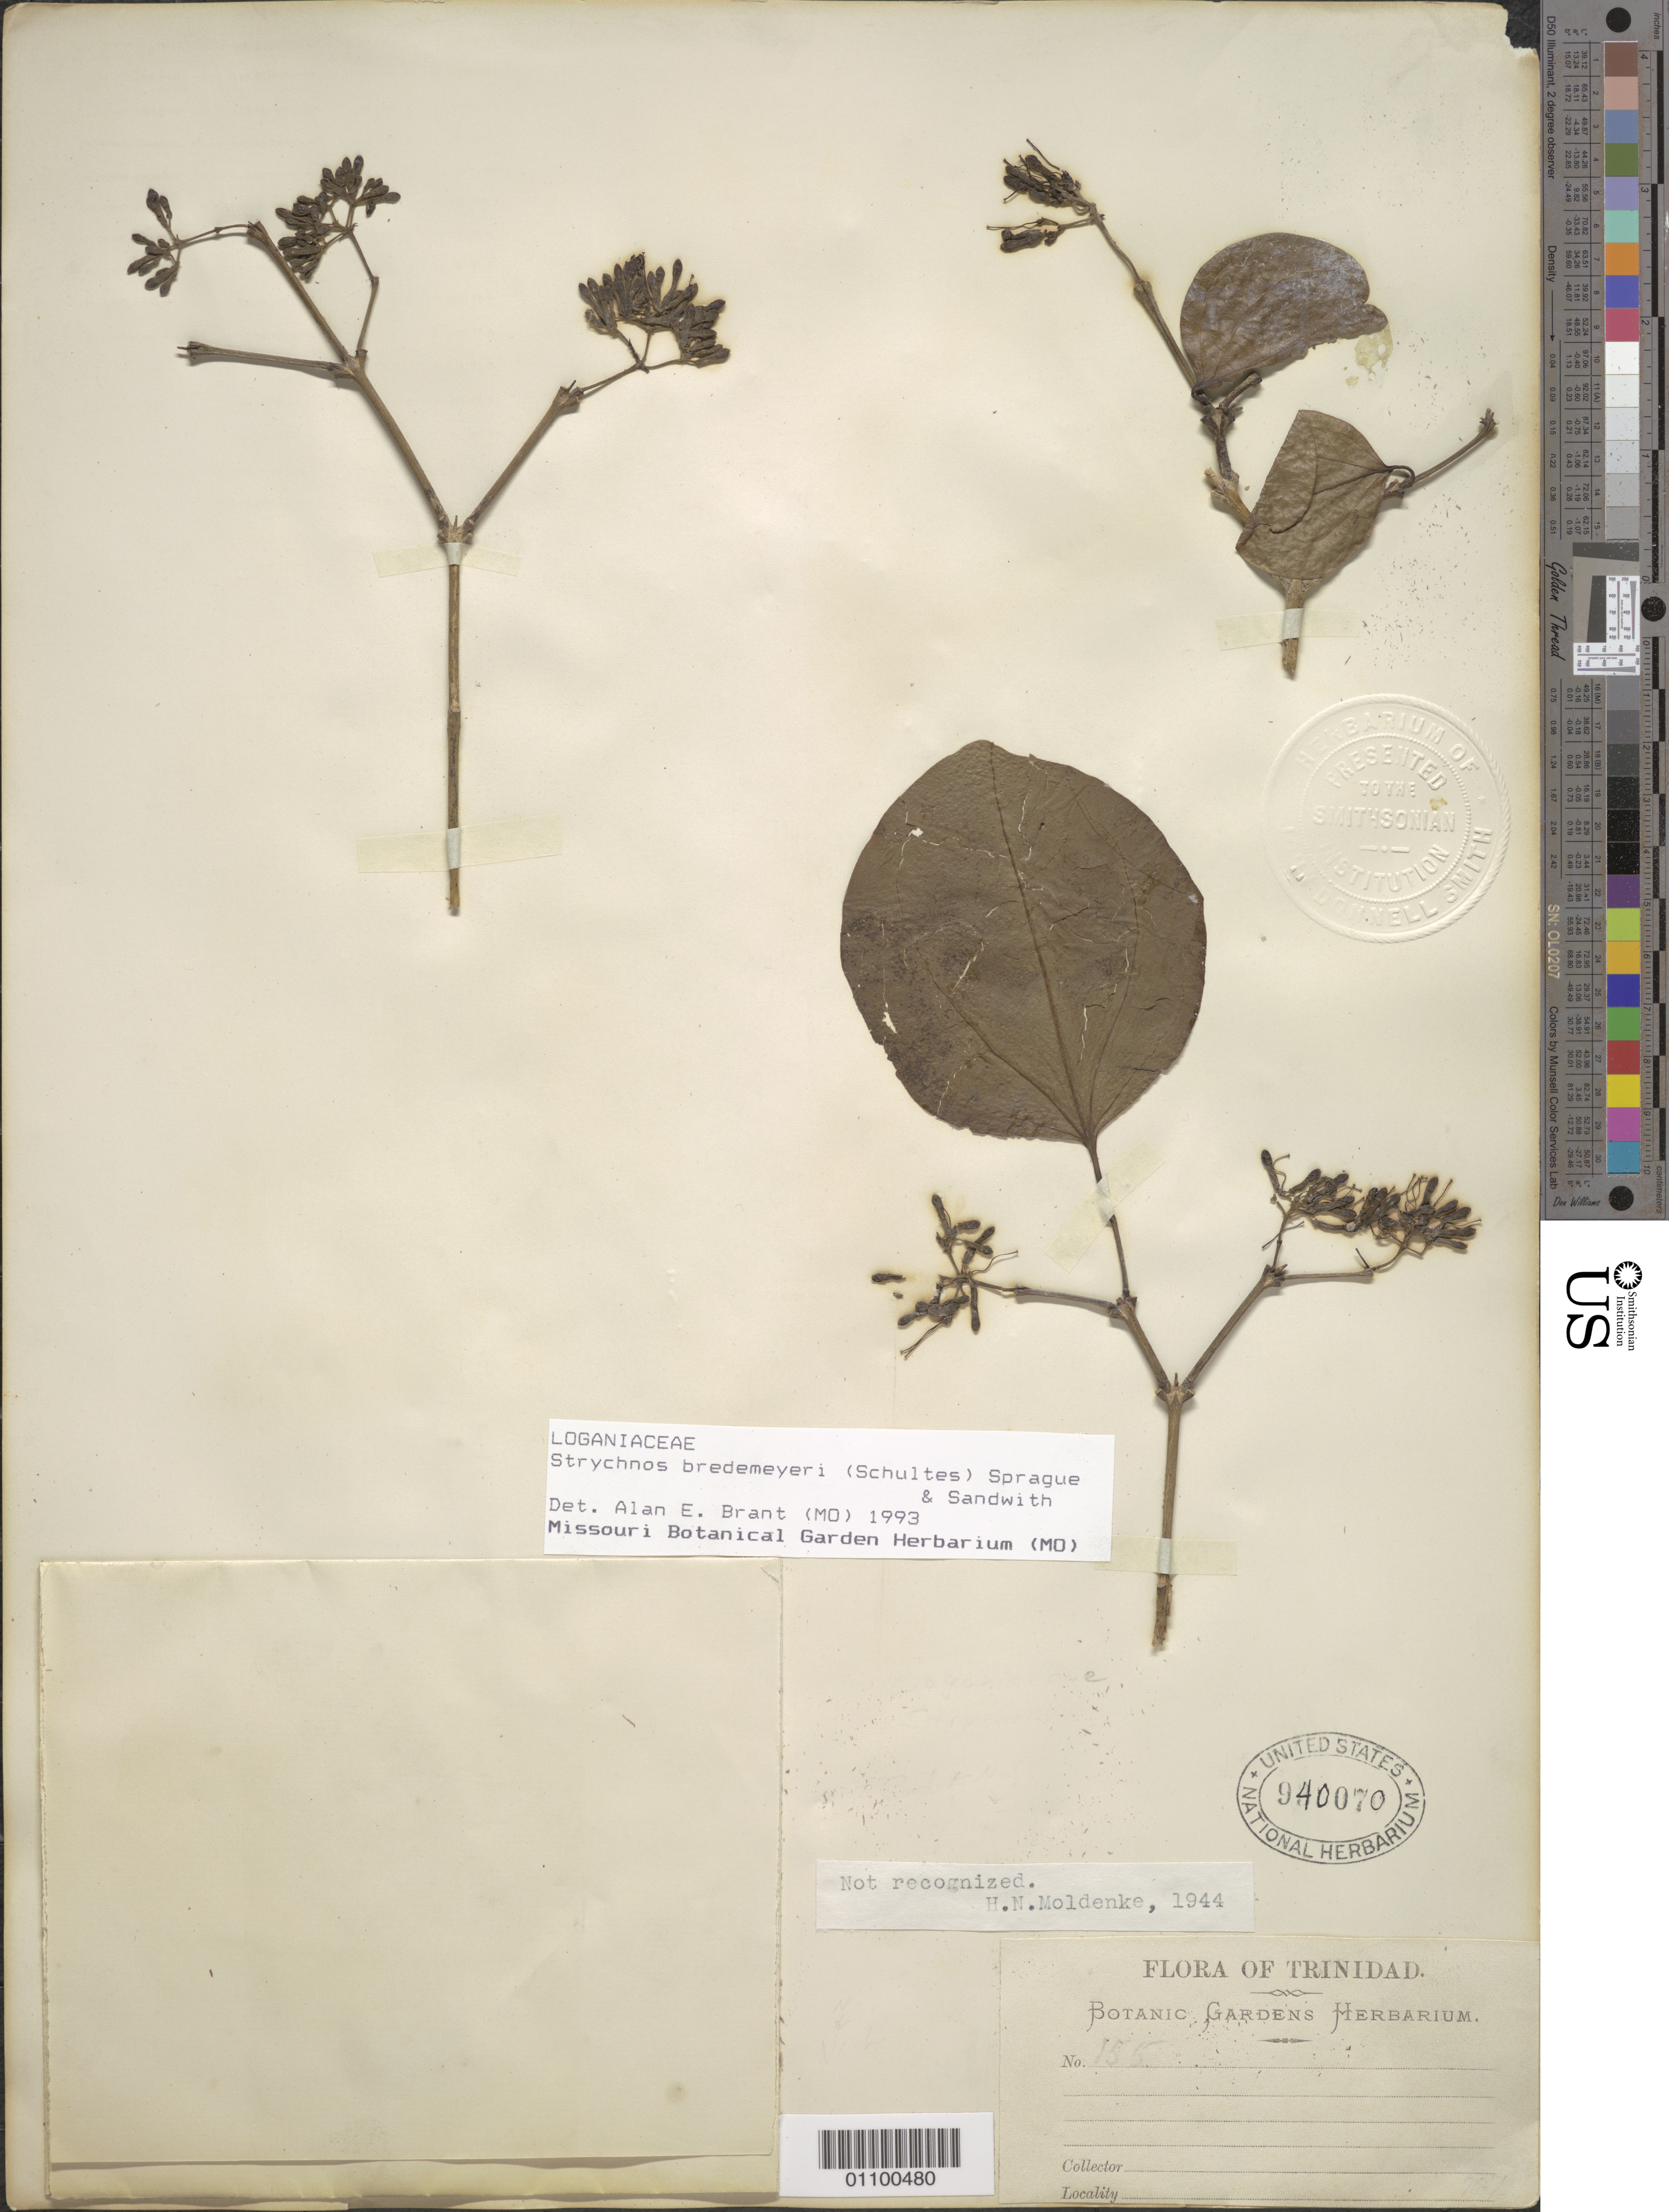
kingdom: Plantae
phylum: Tracheophyta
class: Magnoliopsida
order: Gentianales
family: Loganiaceae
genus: Strychnos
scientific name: Strychnos bredemeyeri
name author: (Schult.) Sprague & Sandwith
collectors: Botanic Gardens Herbarium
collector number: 155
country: Trinidad and Tobago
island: Trinidad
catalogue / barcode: US 940070